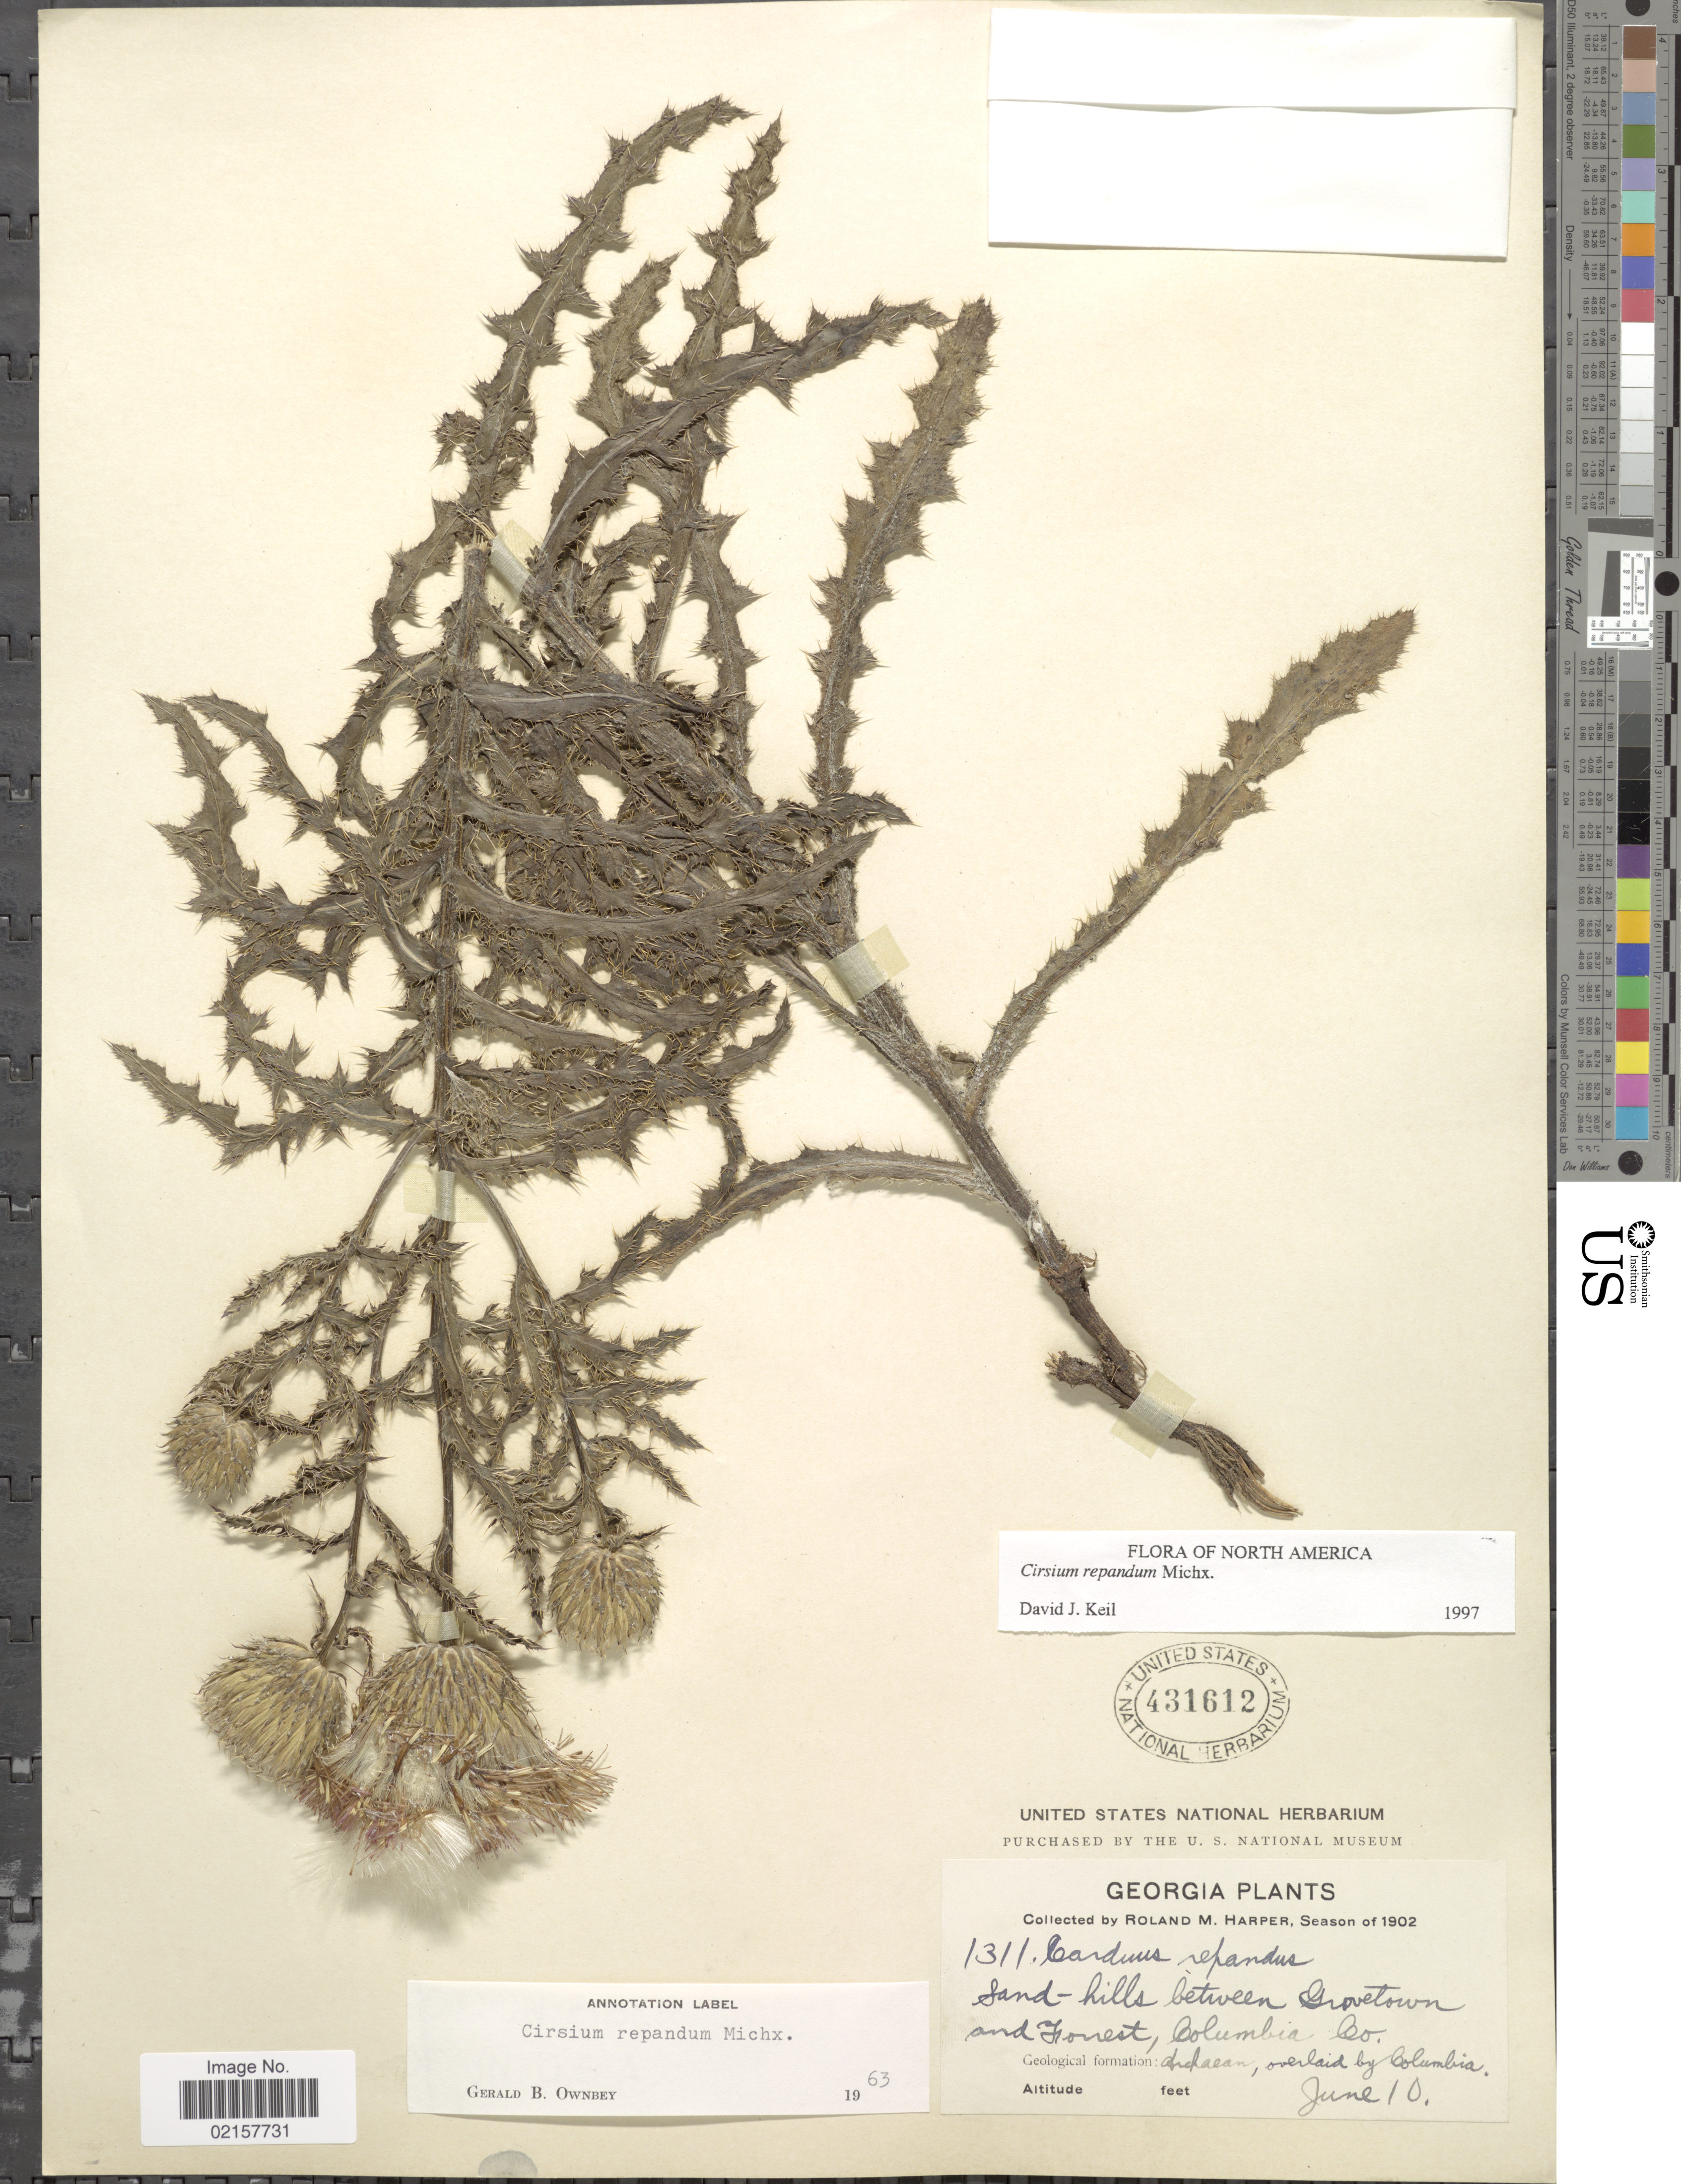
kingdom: Plantae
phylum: Tracheophyta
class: Magnoliopsida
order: Asterales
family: Asteraceae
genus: Cirsium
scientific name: Cirsium repandum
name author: Michx.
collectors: R. M. Harper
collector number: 1311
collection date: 1902-06-10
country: United States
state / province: Georgia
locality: Sand-hills between Grovetwon and forest, Columbia Co.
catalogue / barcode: US 431612